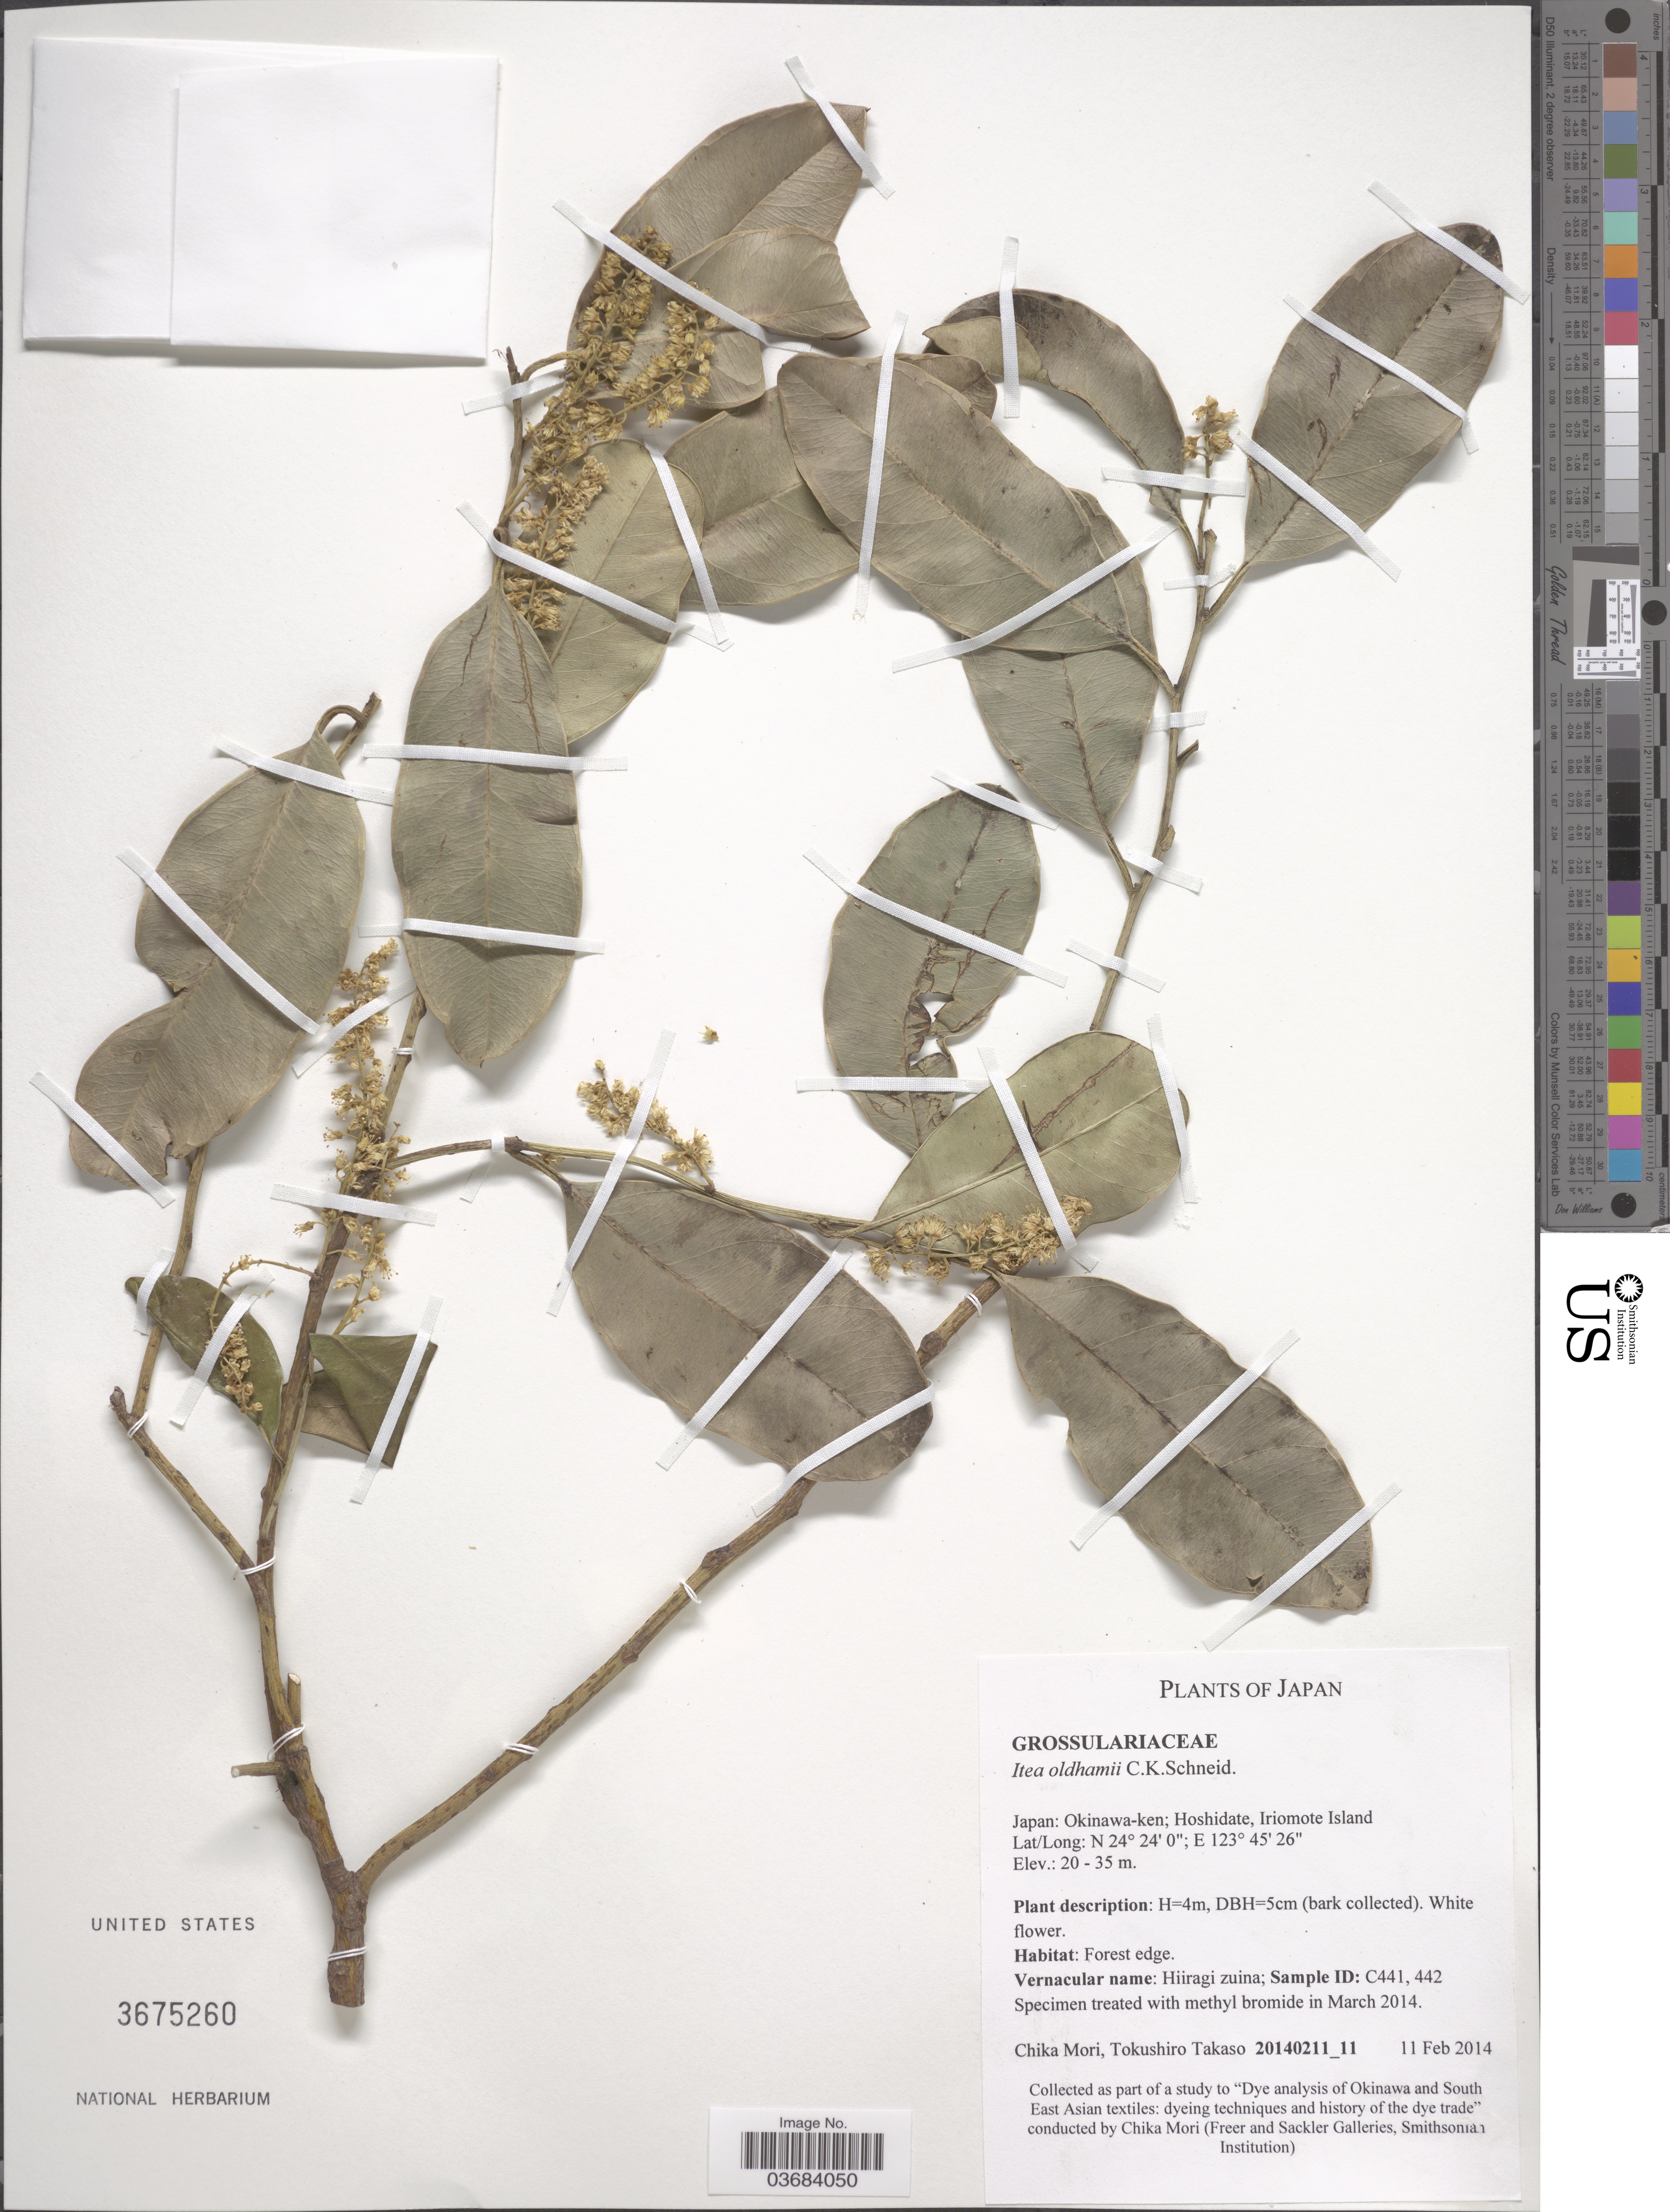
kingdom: Plantae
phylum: Tracheophyta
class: Magnoliopsida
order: Saxifragales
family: Iteaceae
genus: Itea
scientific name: Itea oldhamii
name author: C.K. Schneid.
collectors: C. Mori & T. Takaso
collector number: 20140211_11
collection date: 2014-02-11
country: Japan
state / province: Okinawa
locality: Okinawa-ken; Hoshidate, Iriomote Island.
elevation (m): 20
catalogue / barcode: US 3675260